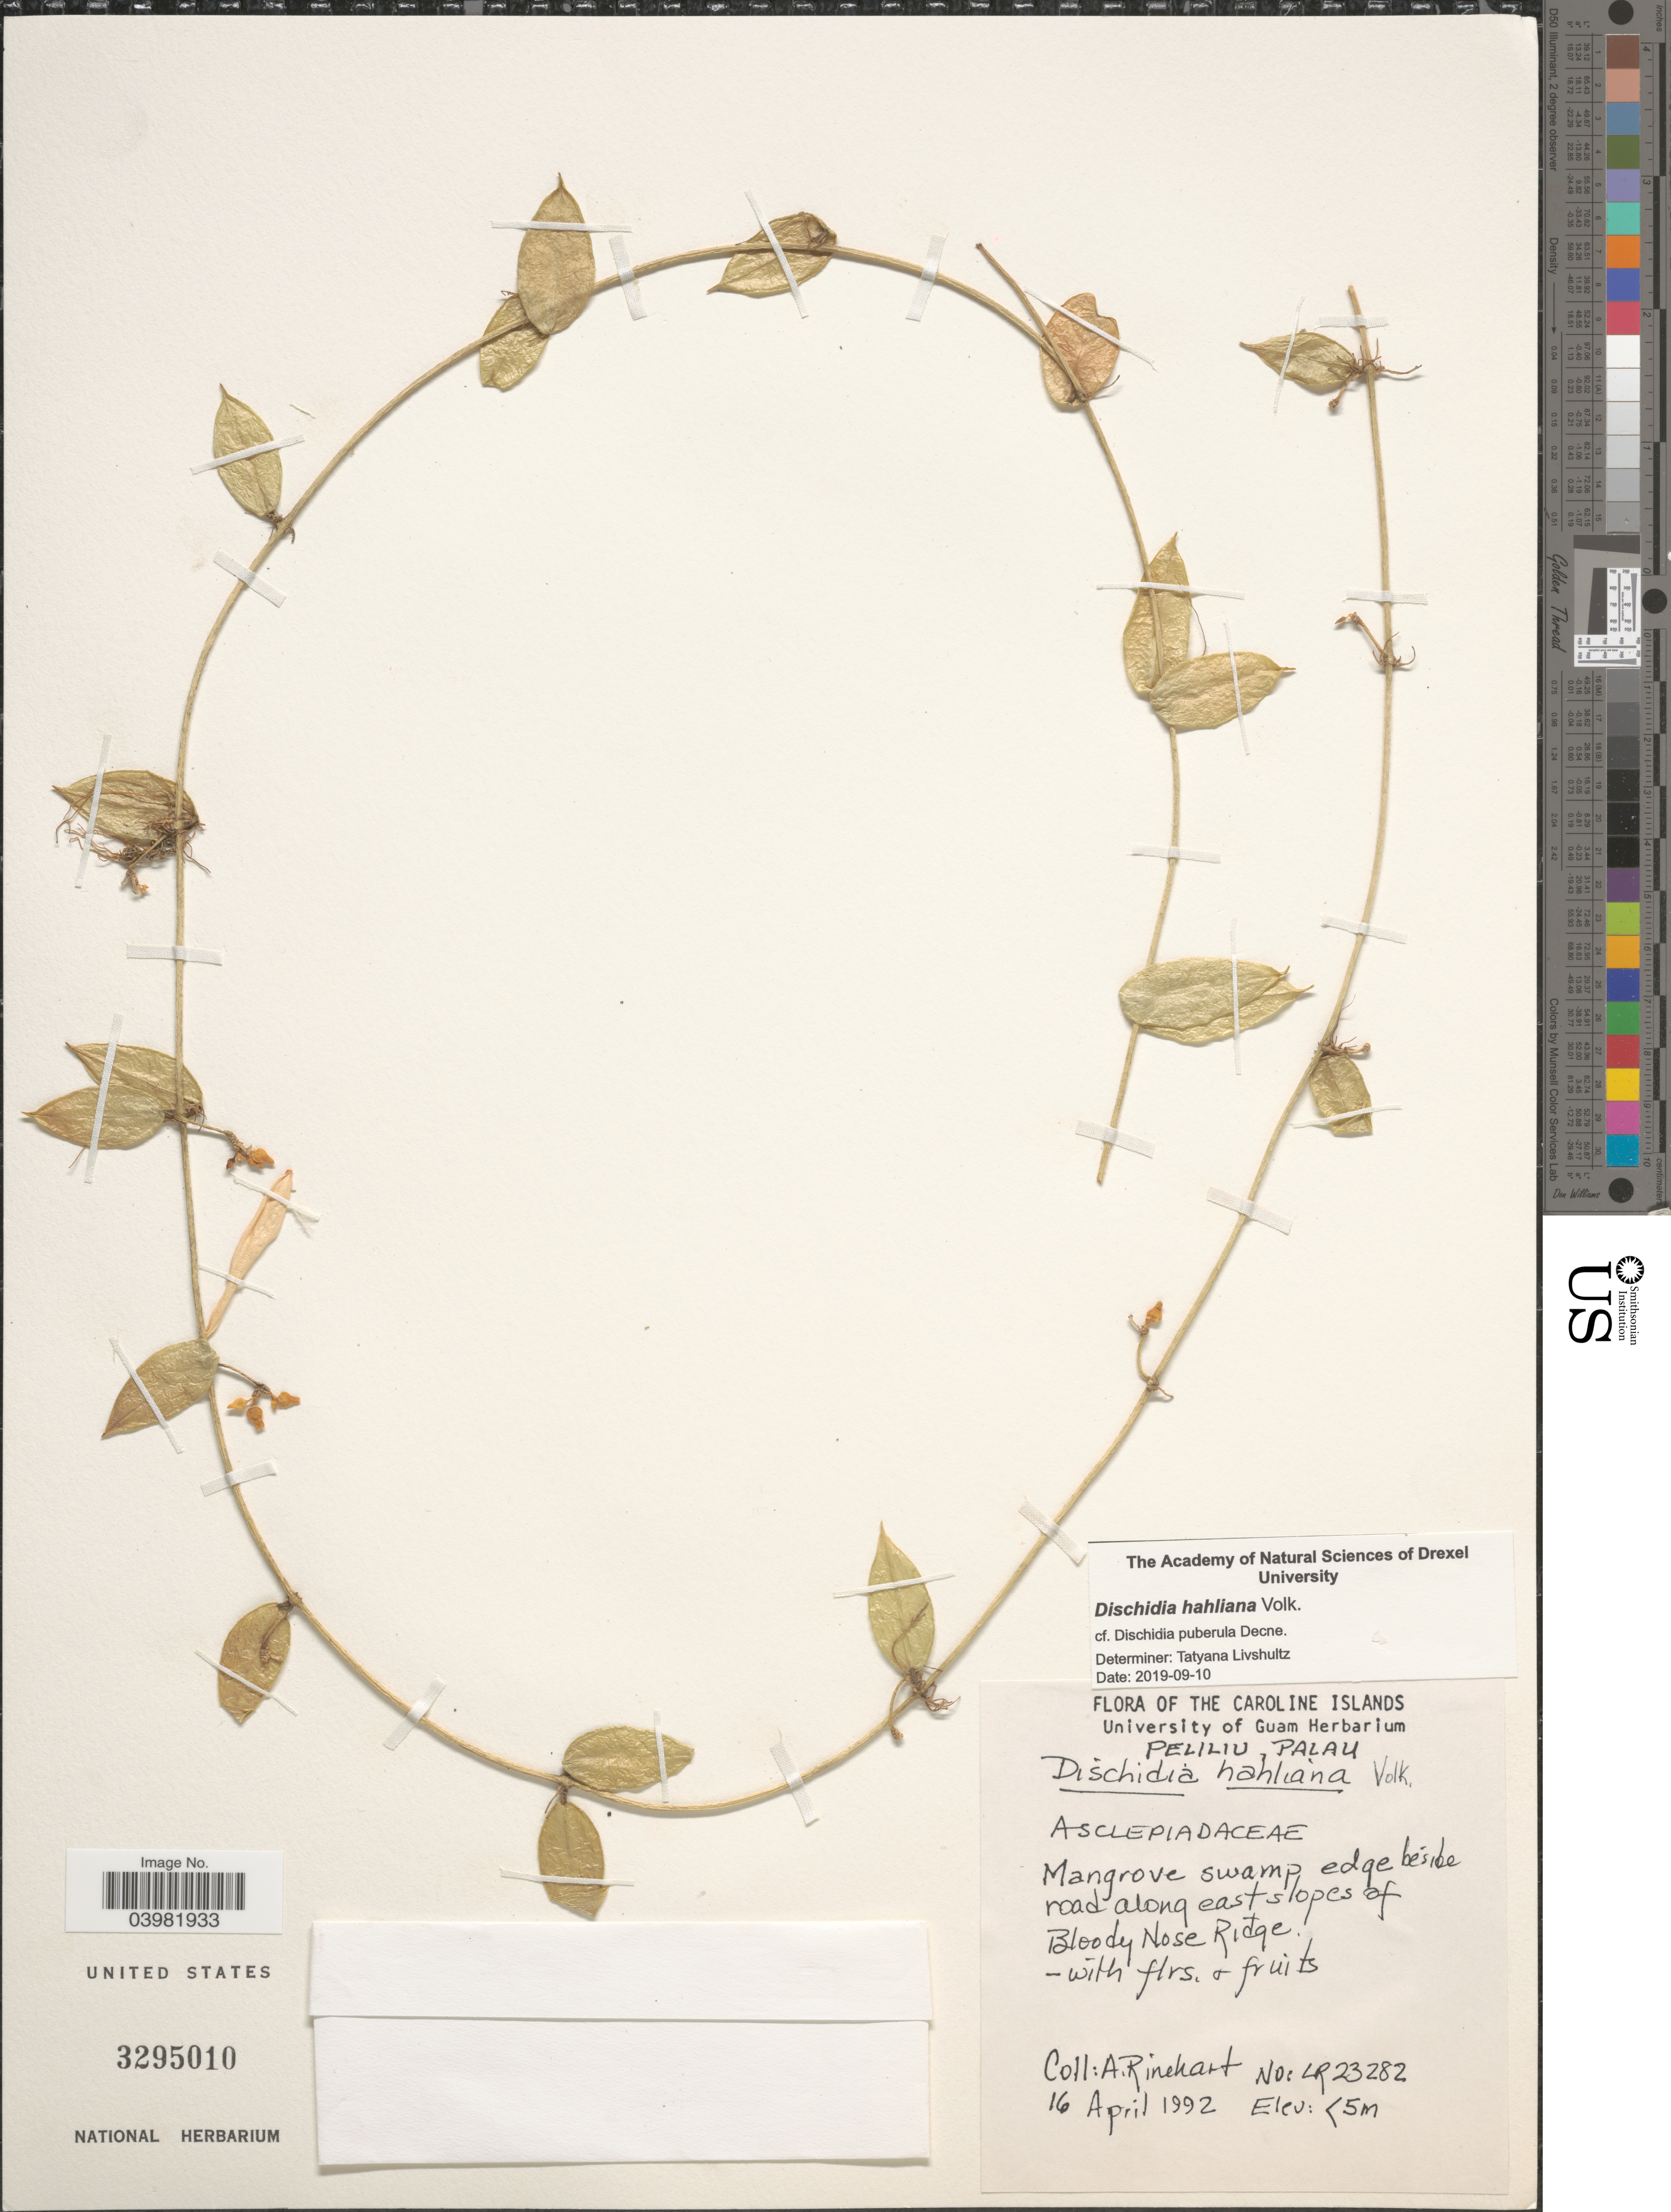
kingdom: Plantae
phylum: Tracheophyta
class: Magnoliopsida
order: Gentianales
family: Apocynaceae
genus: Dischidia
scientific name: Dischidia hahliana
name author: Volkens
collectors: A. Rinehart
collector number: LR23282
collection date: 1992-04-16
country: Palau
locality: The Caroline Islands. Peliliu, Palau. Beside road along east slopes of Bloody Nose Ridge.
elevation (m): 5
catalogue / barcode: US 3295010